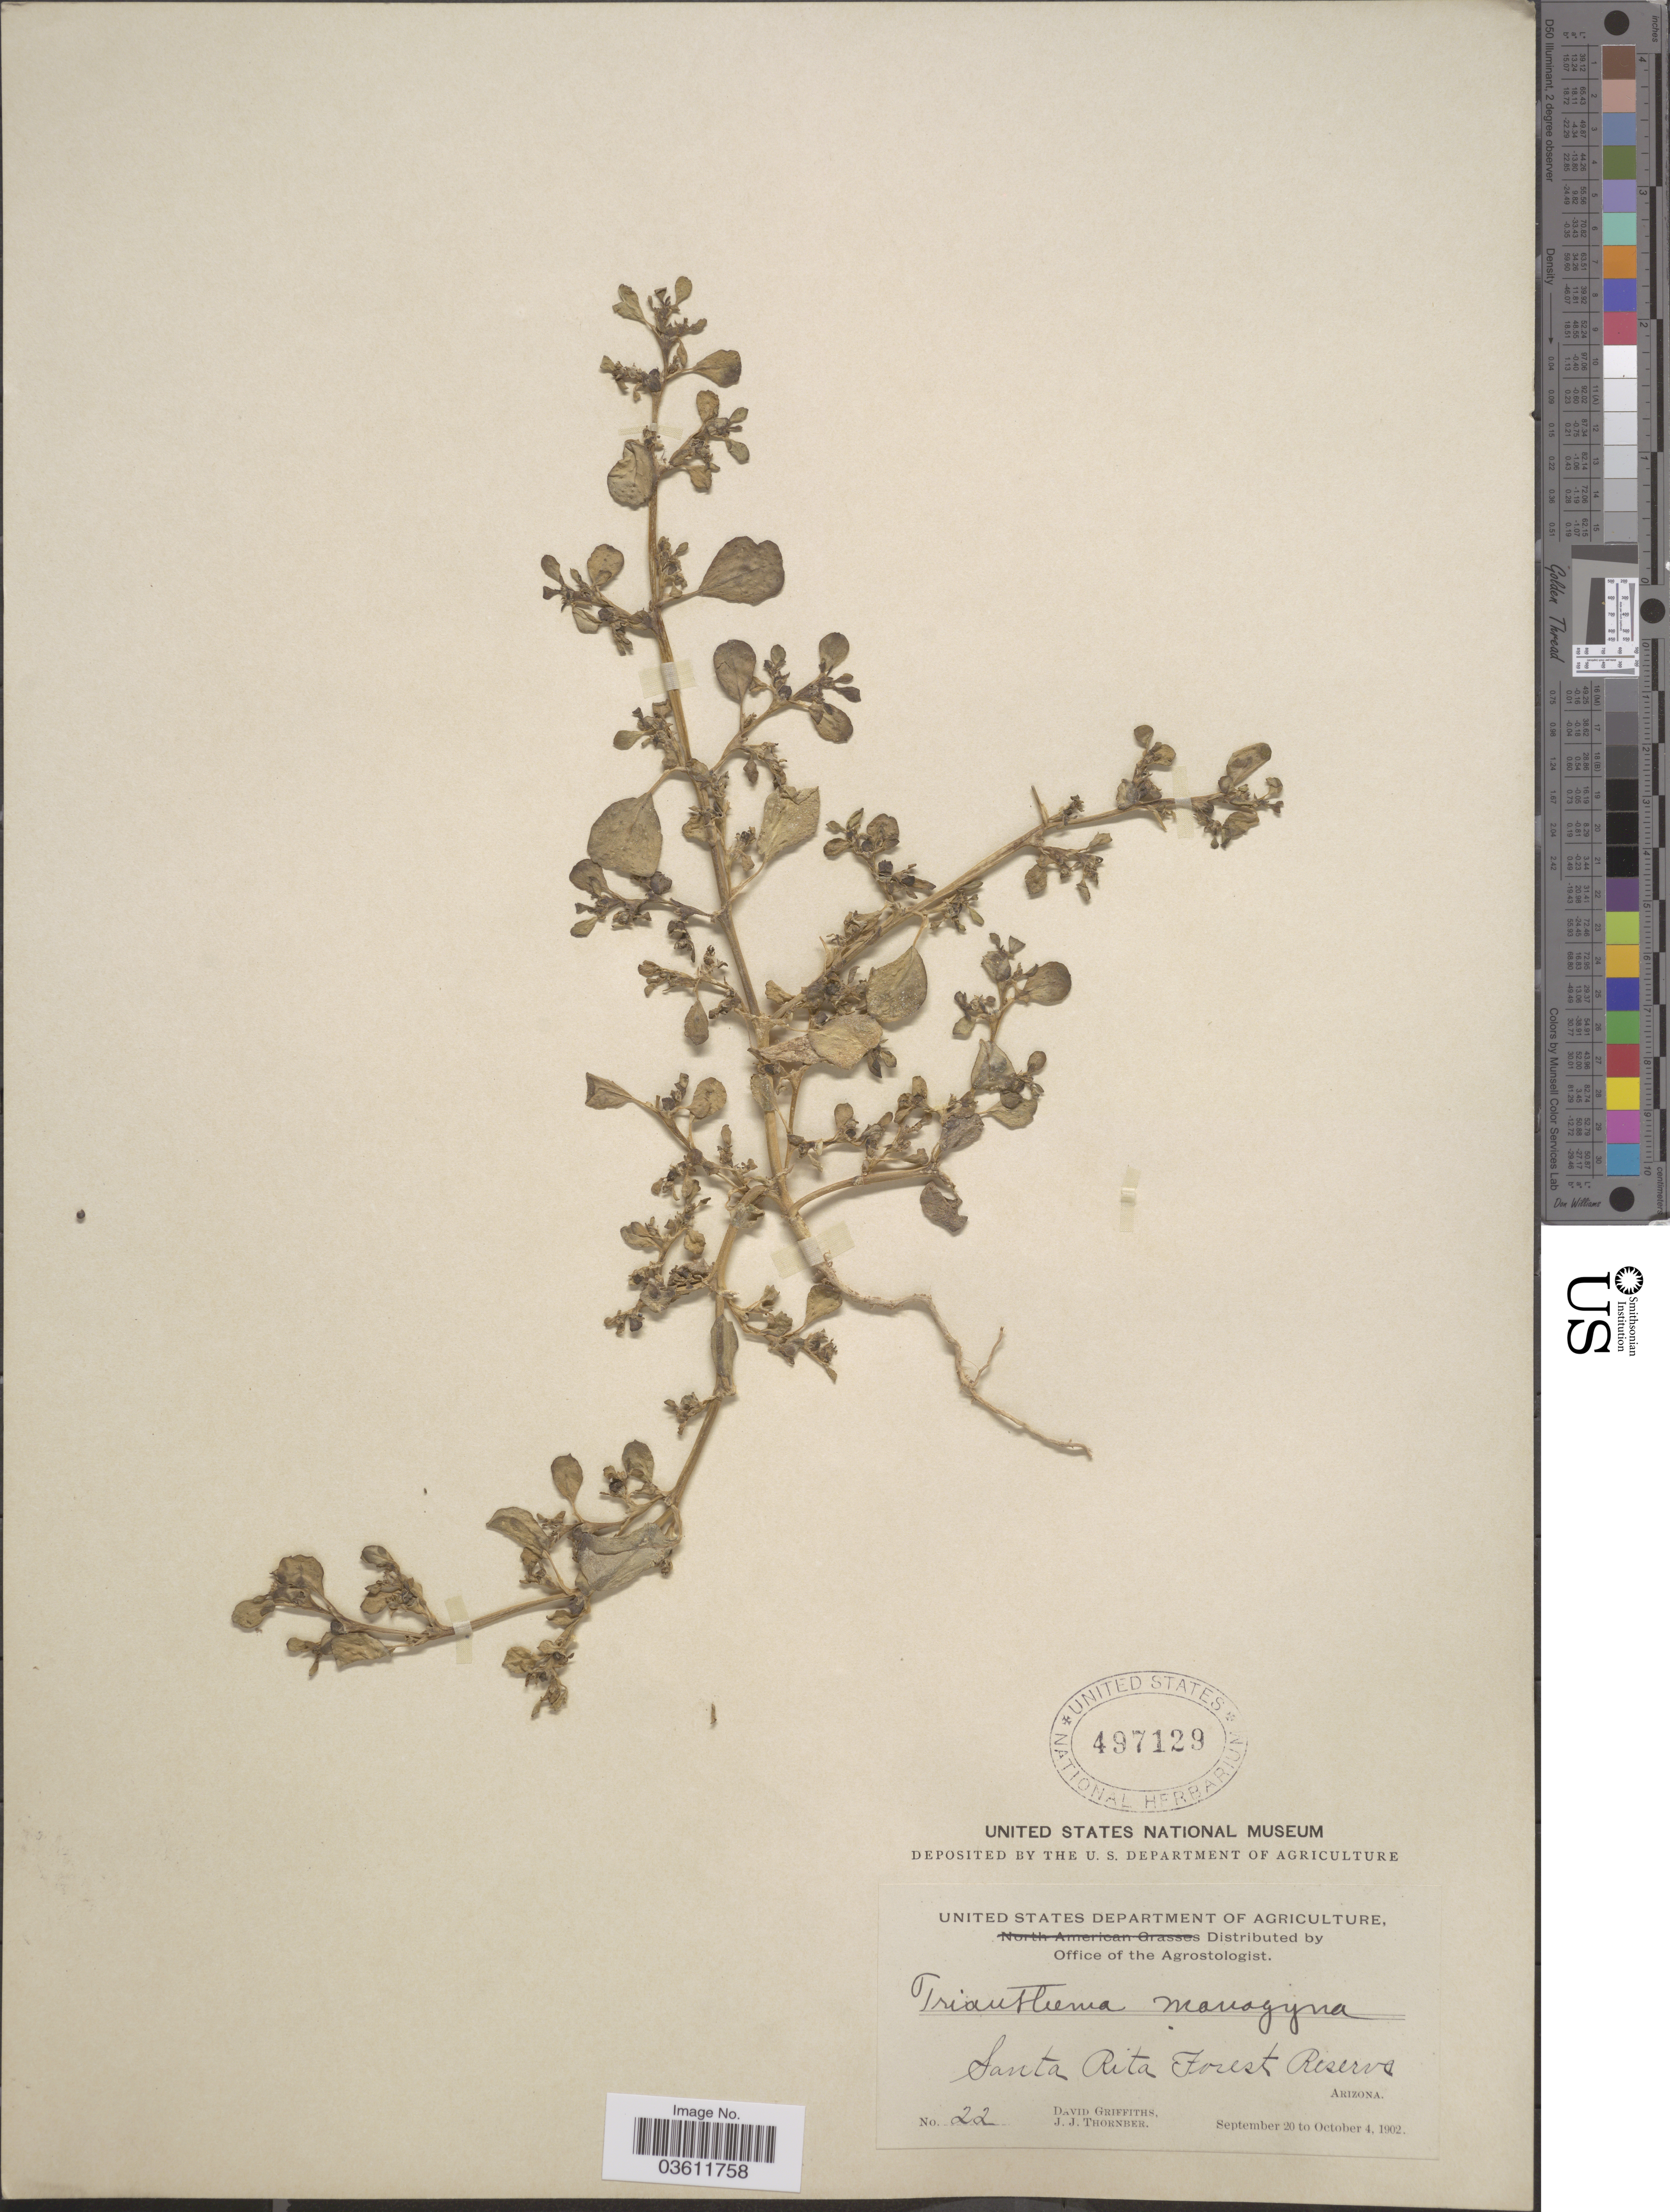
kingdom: Plantae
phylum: Tracheophyta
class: Magnoliopsida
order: Caryophyllales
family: Aizoaceae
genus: Trianthema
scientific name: Trianthema portulacastrum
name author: L.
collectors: D. Griffiths & J. Thornber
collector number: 22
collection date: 1902-09-20/1902-10-04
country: United States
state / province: Arizona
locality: Santa Rita Forest Reserve.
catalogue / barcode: US 497129